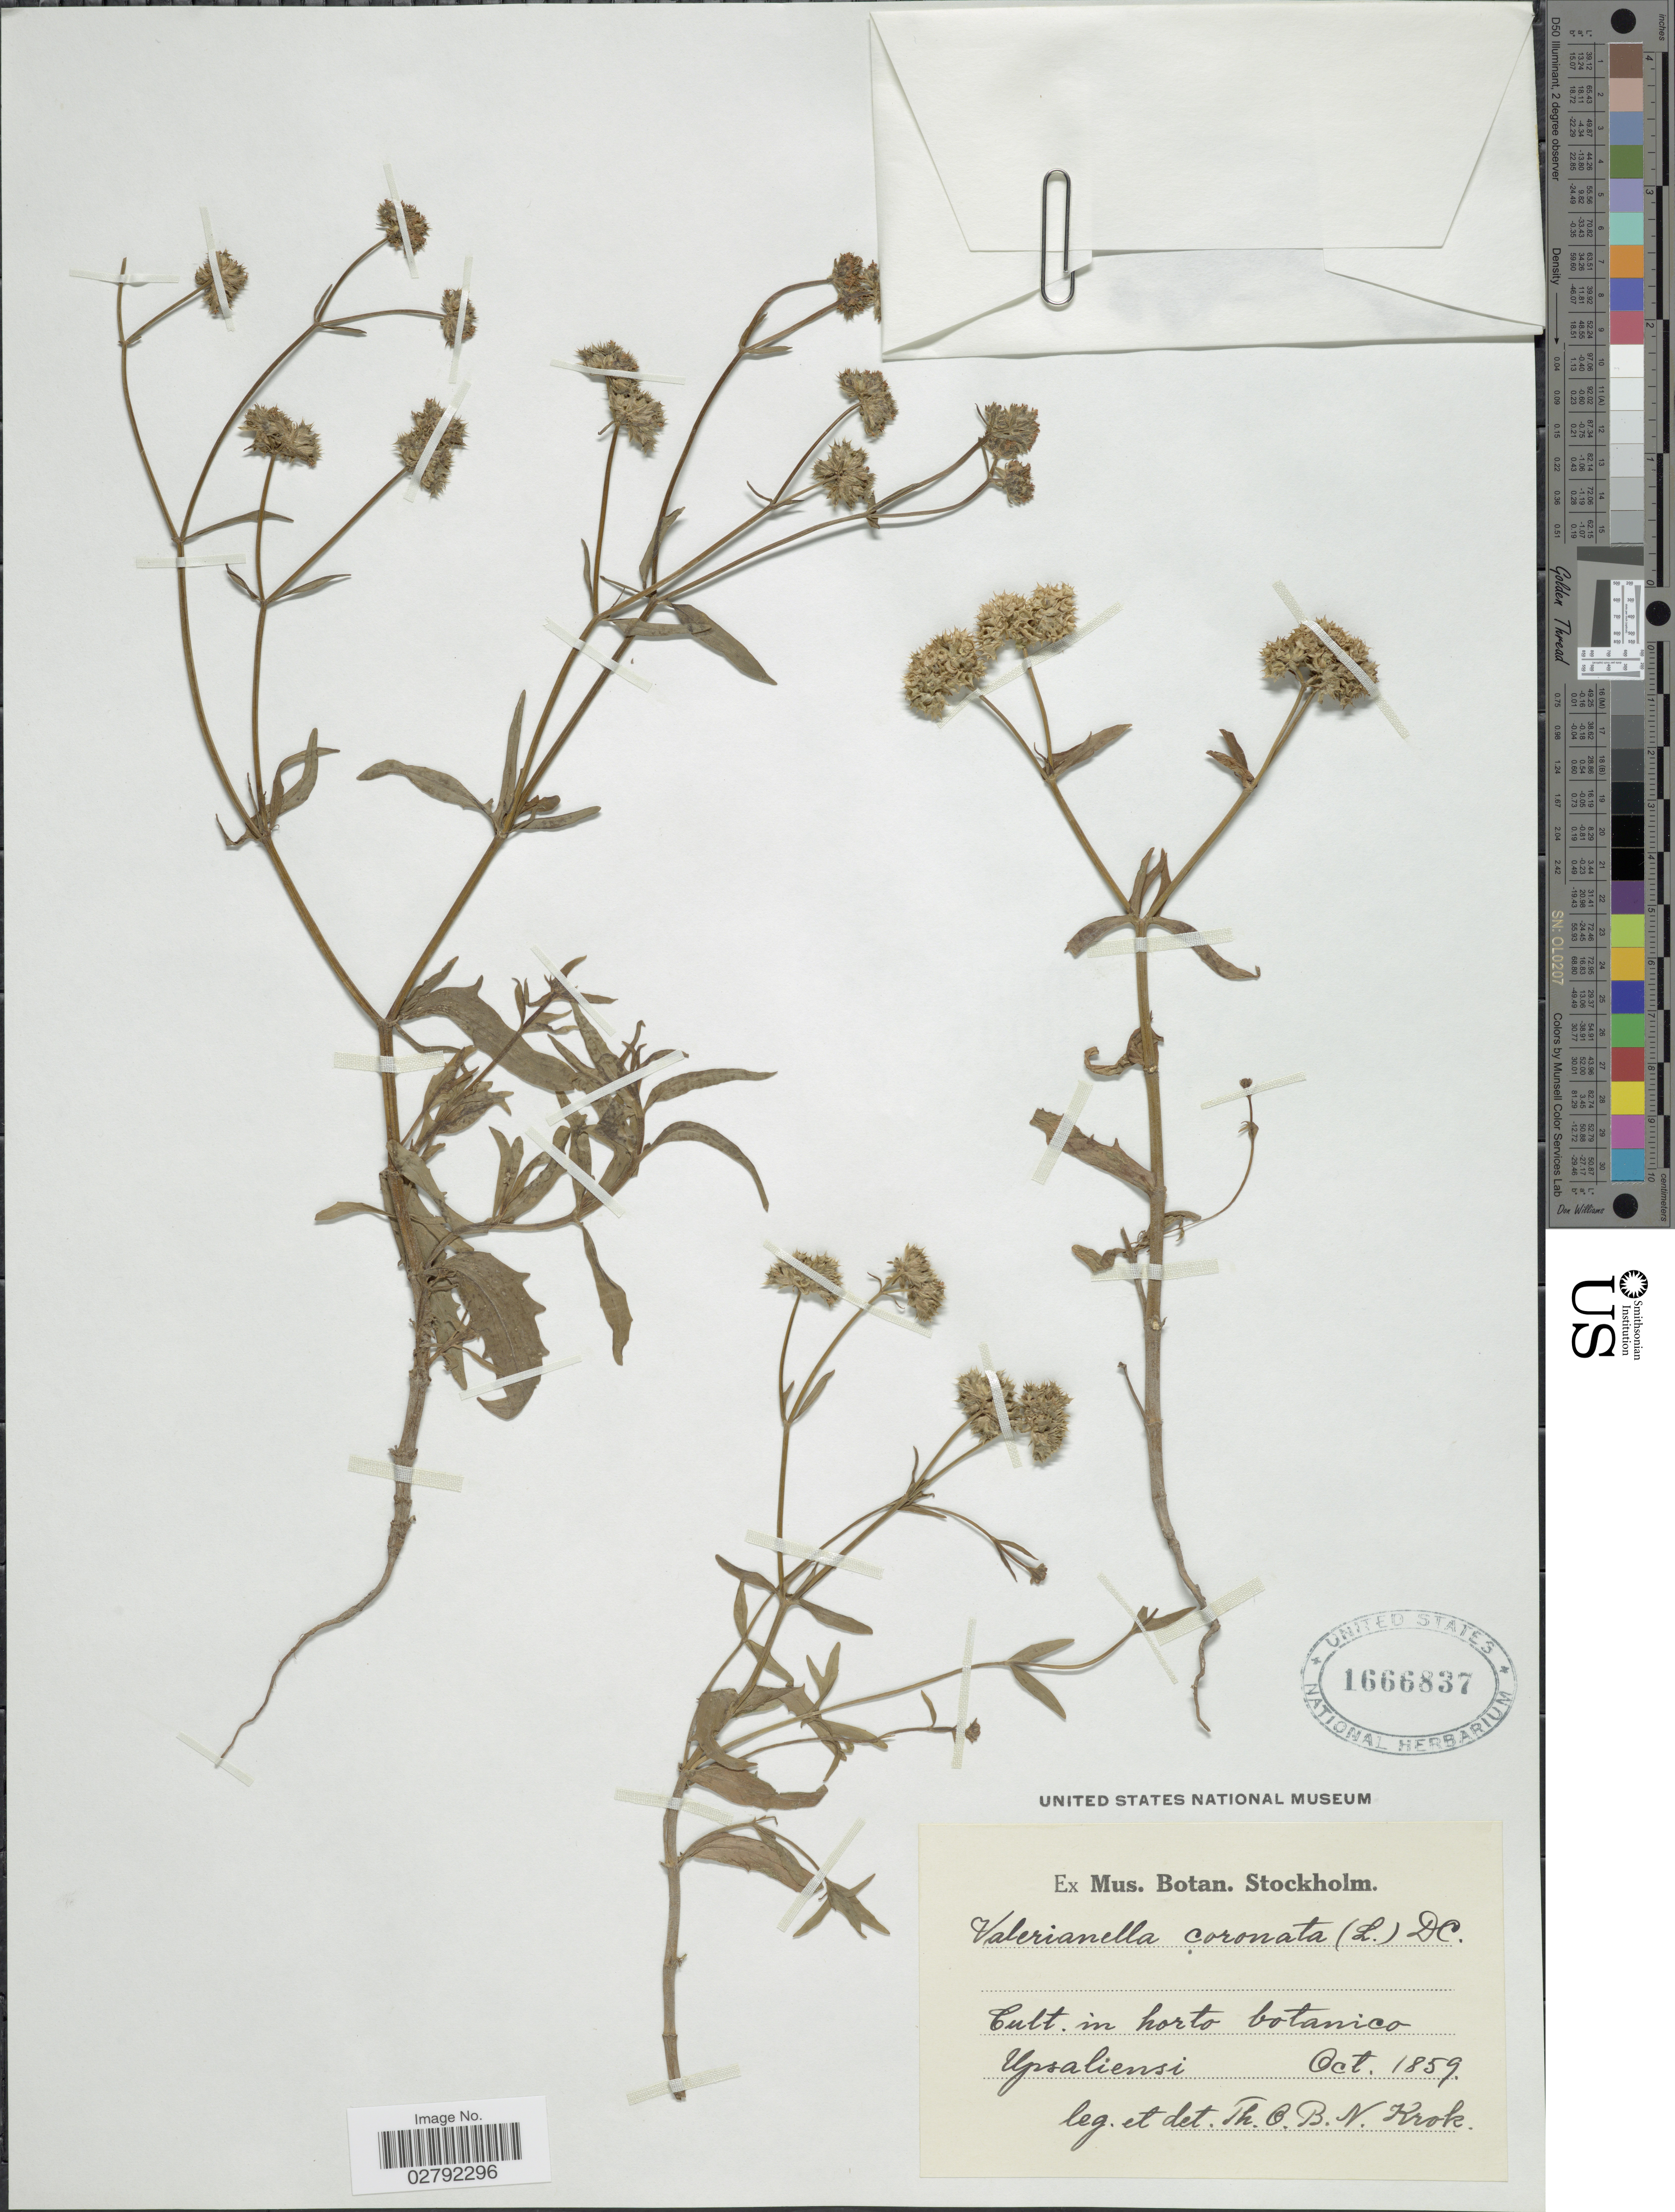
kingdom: Plantae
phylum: Tracheophyta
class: Magnoliopsida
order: Dipsacales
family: Caprifoliaceae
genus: Valerianella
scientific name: Valerianella coronata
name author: (L.) DC.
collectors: T. Krok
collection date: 1859-10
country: Sweden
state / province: Uppsala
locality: Cult. in horto botanico Upsaliensi.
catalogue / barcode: US 1666837